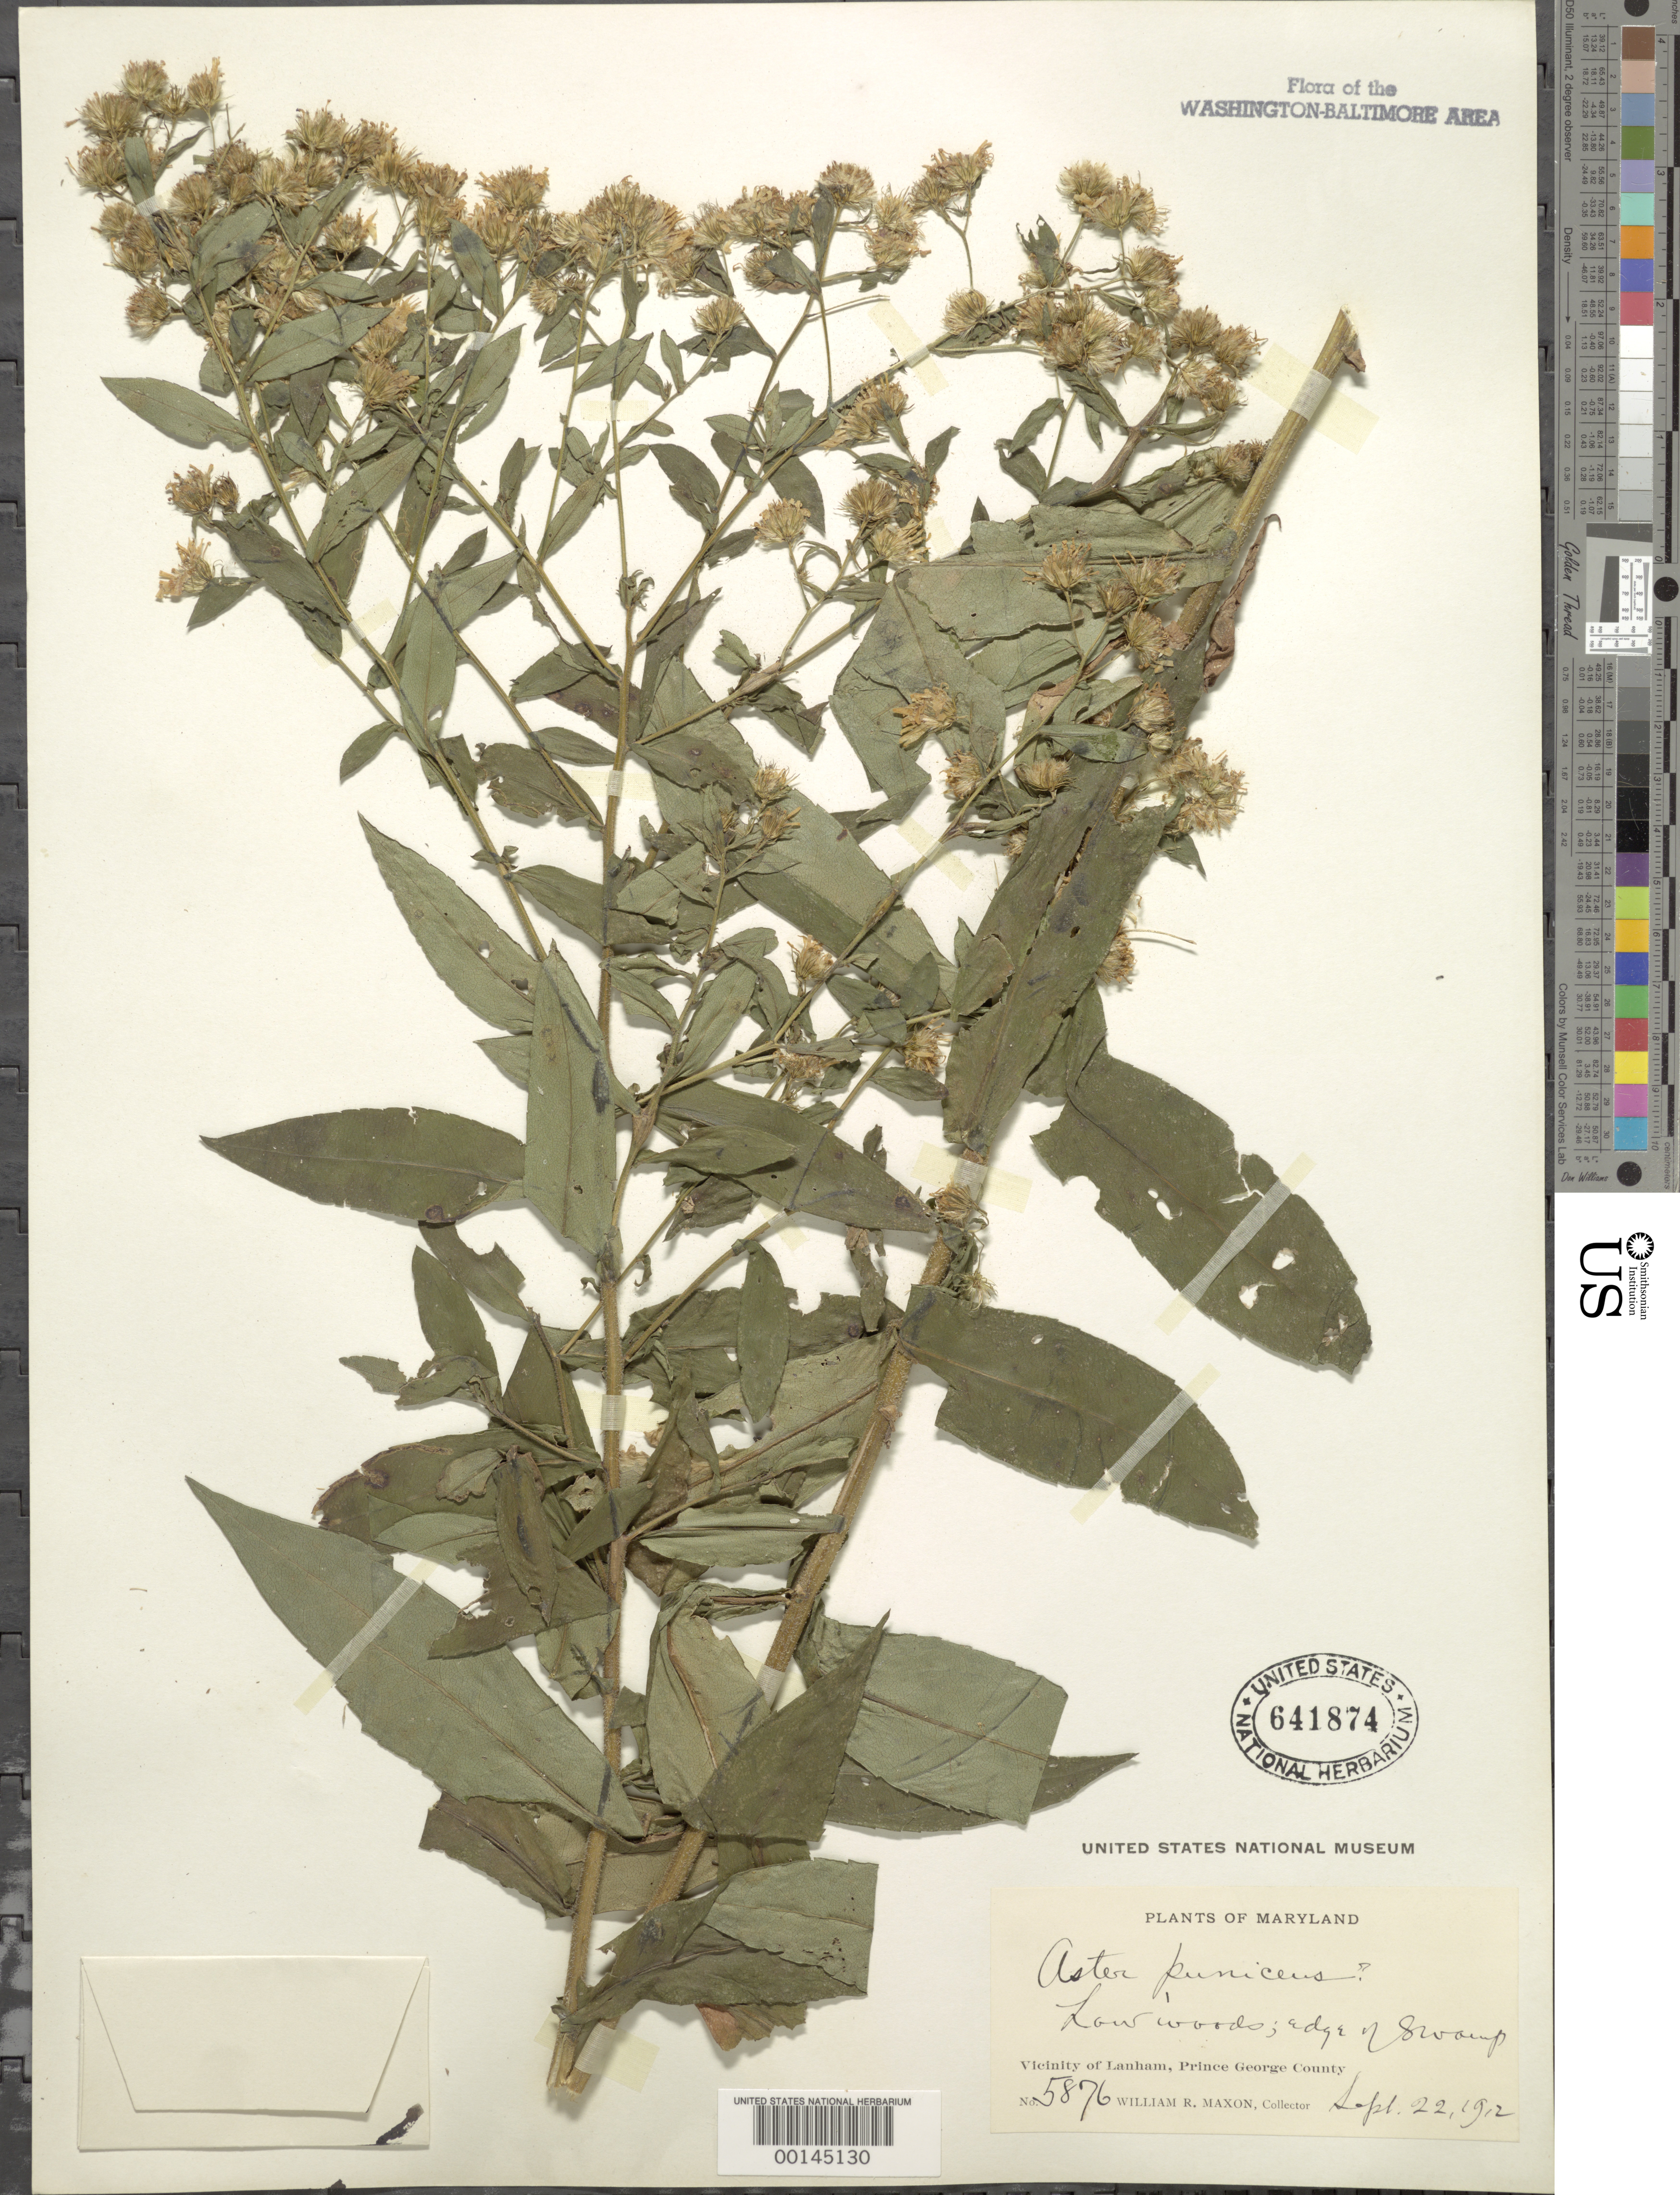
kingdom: Plantae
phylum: Tracheophyta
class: Magnoliopsida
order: Asterales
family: Asteraceae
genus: Symphyotrichum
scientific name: Symphyotrichum puniceum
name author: (L.) Á. Löve & D. Löve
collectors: W. R. Maxon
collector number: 5876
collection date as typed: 22 Sep 1912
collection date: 1912-09-22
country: United States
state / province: Maryland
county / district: Prince George's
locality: Lanham vicinity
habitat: Swamp edge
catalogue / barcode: US 641874